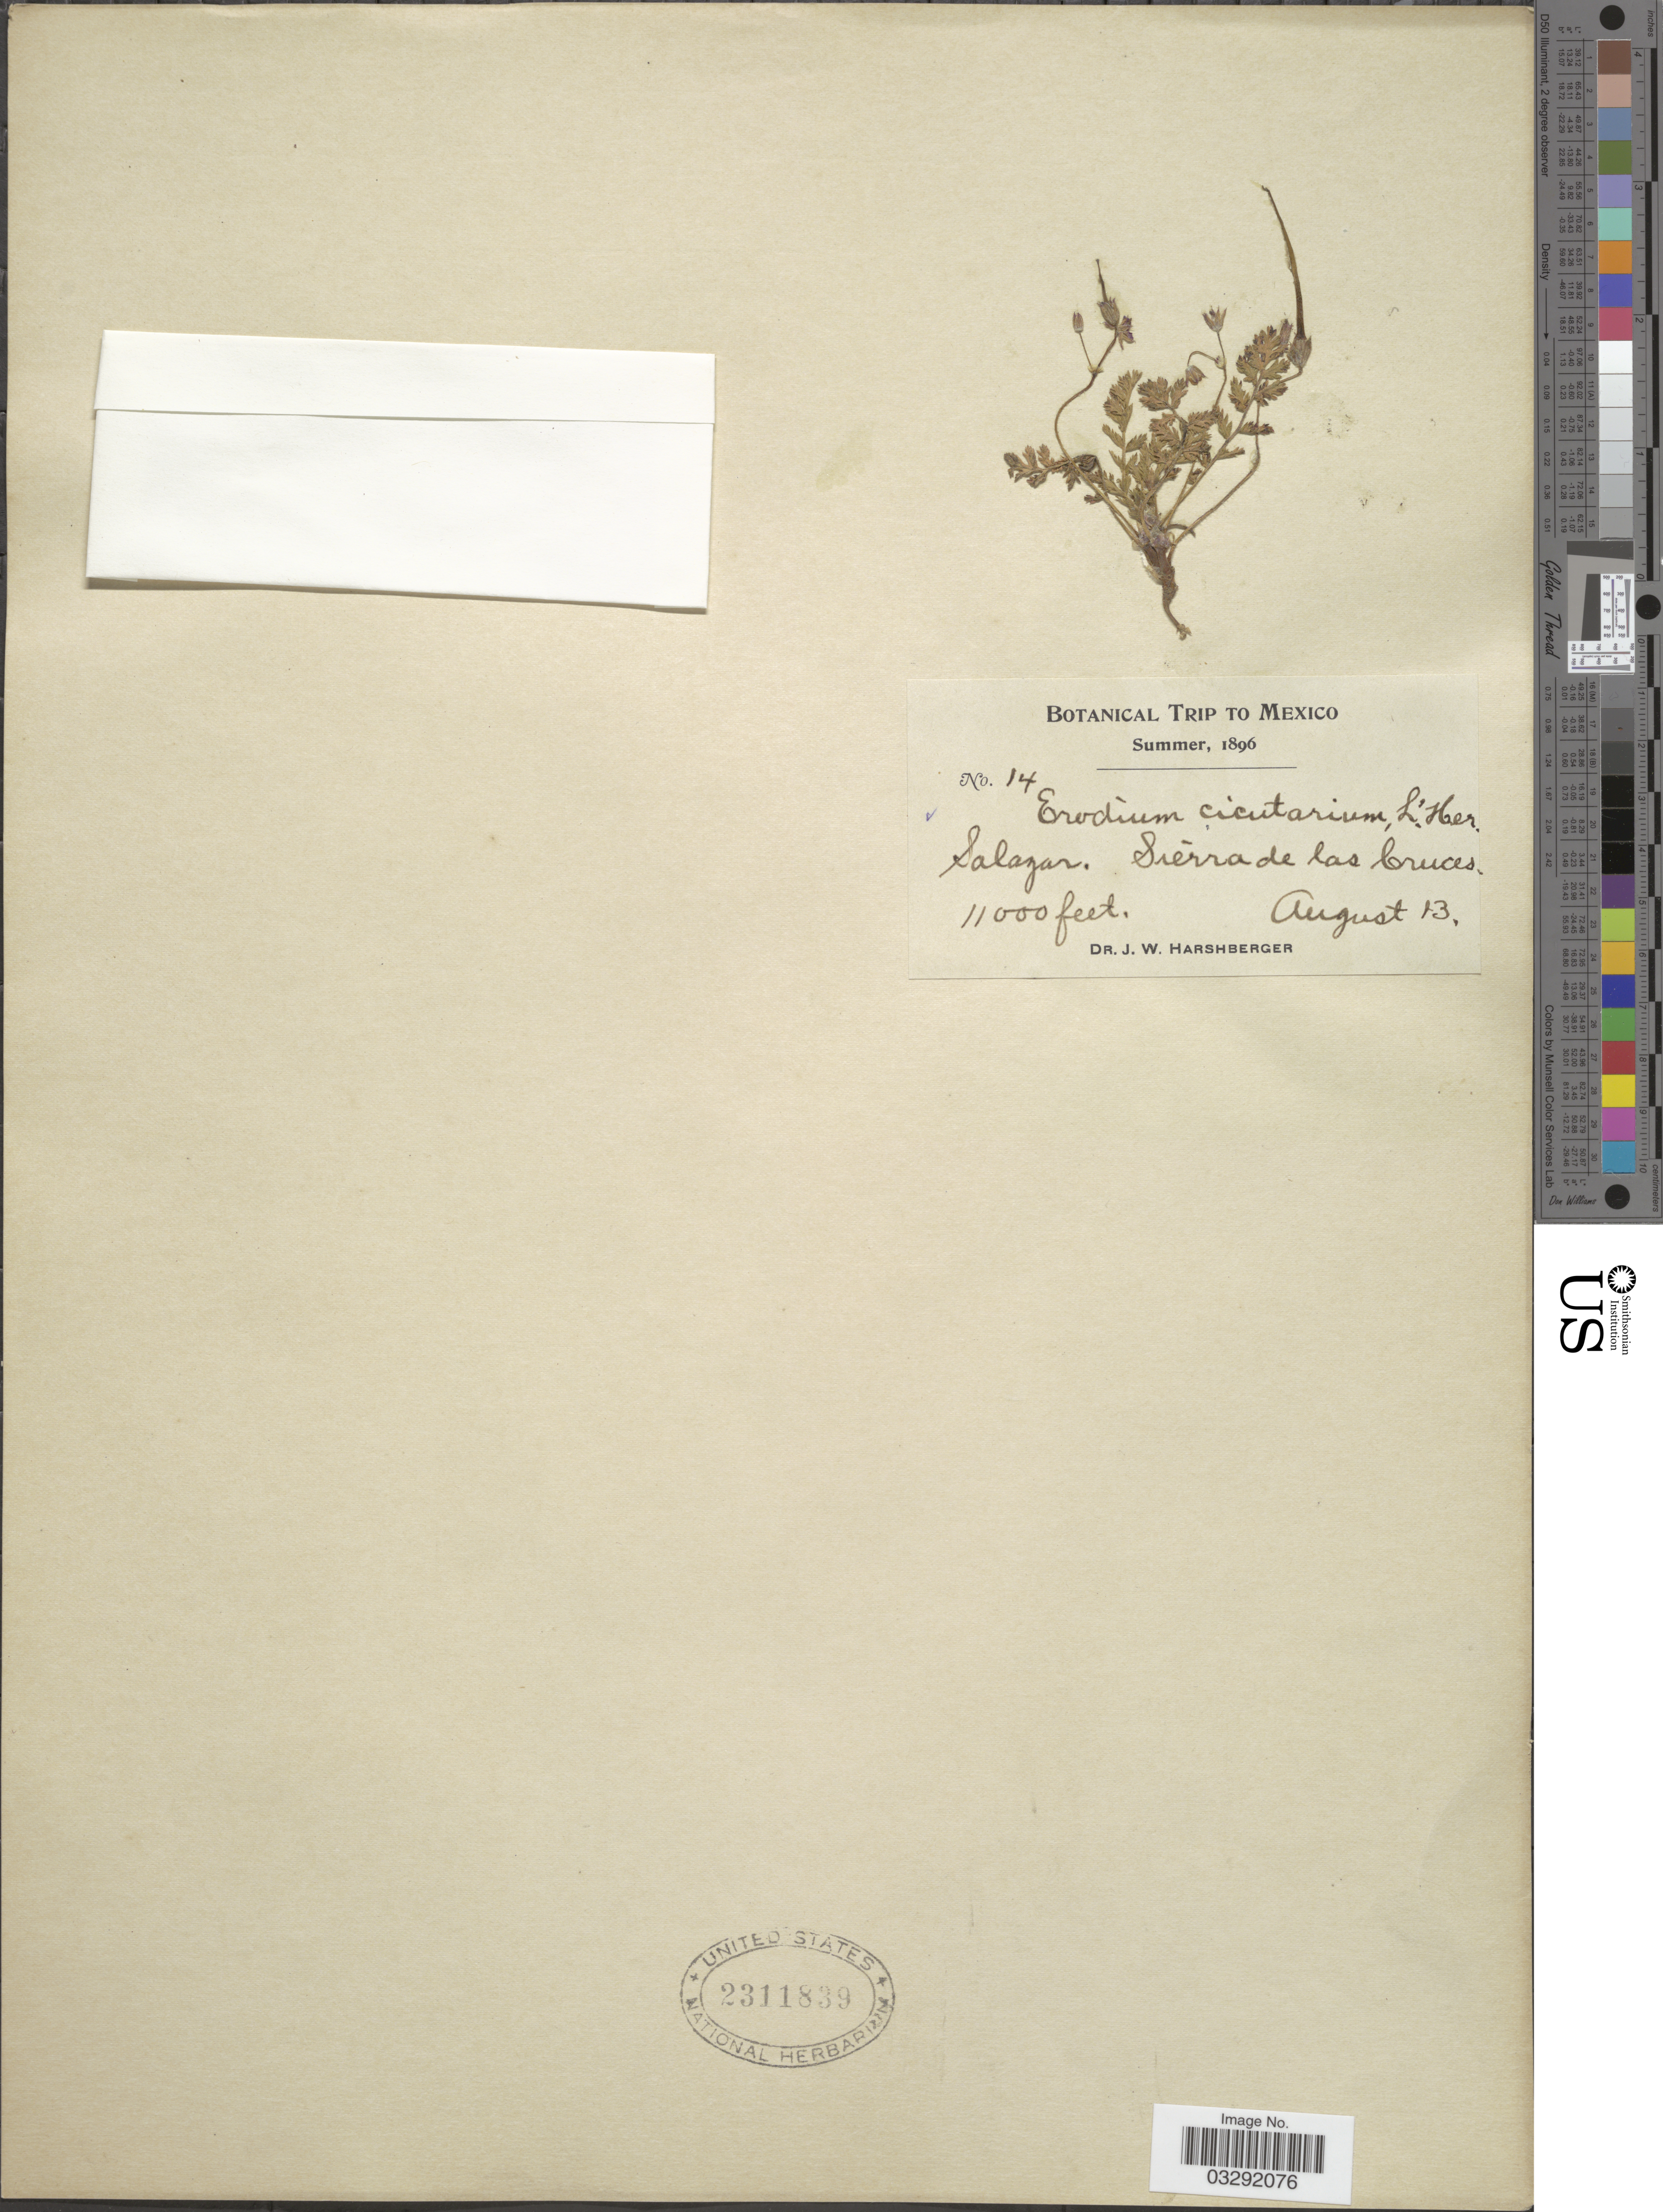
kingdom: Plantae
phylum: Tracheophyta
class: Magnoliopsida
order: Geraniales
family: Geraniaceae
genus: Erodium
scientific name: Erodium cicutarium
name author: (L.) L'Hér.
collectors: J. W. Harshberger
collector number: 14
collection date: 1896-08-13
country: Mexico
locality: Salazar. Sierra de las Cruces.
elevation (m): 3353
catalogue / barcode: US 2311839